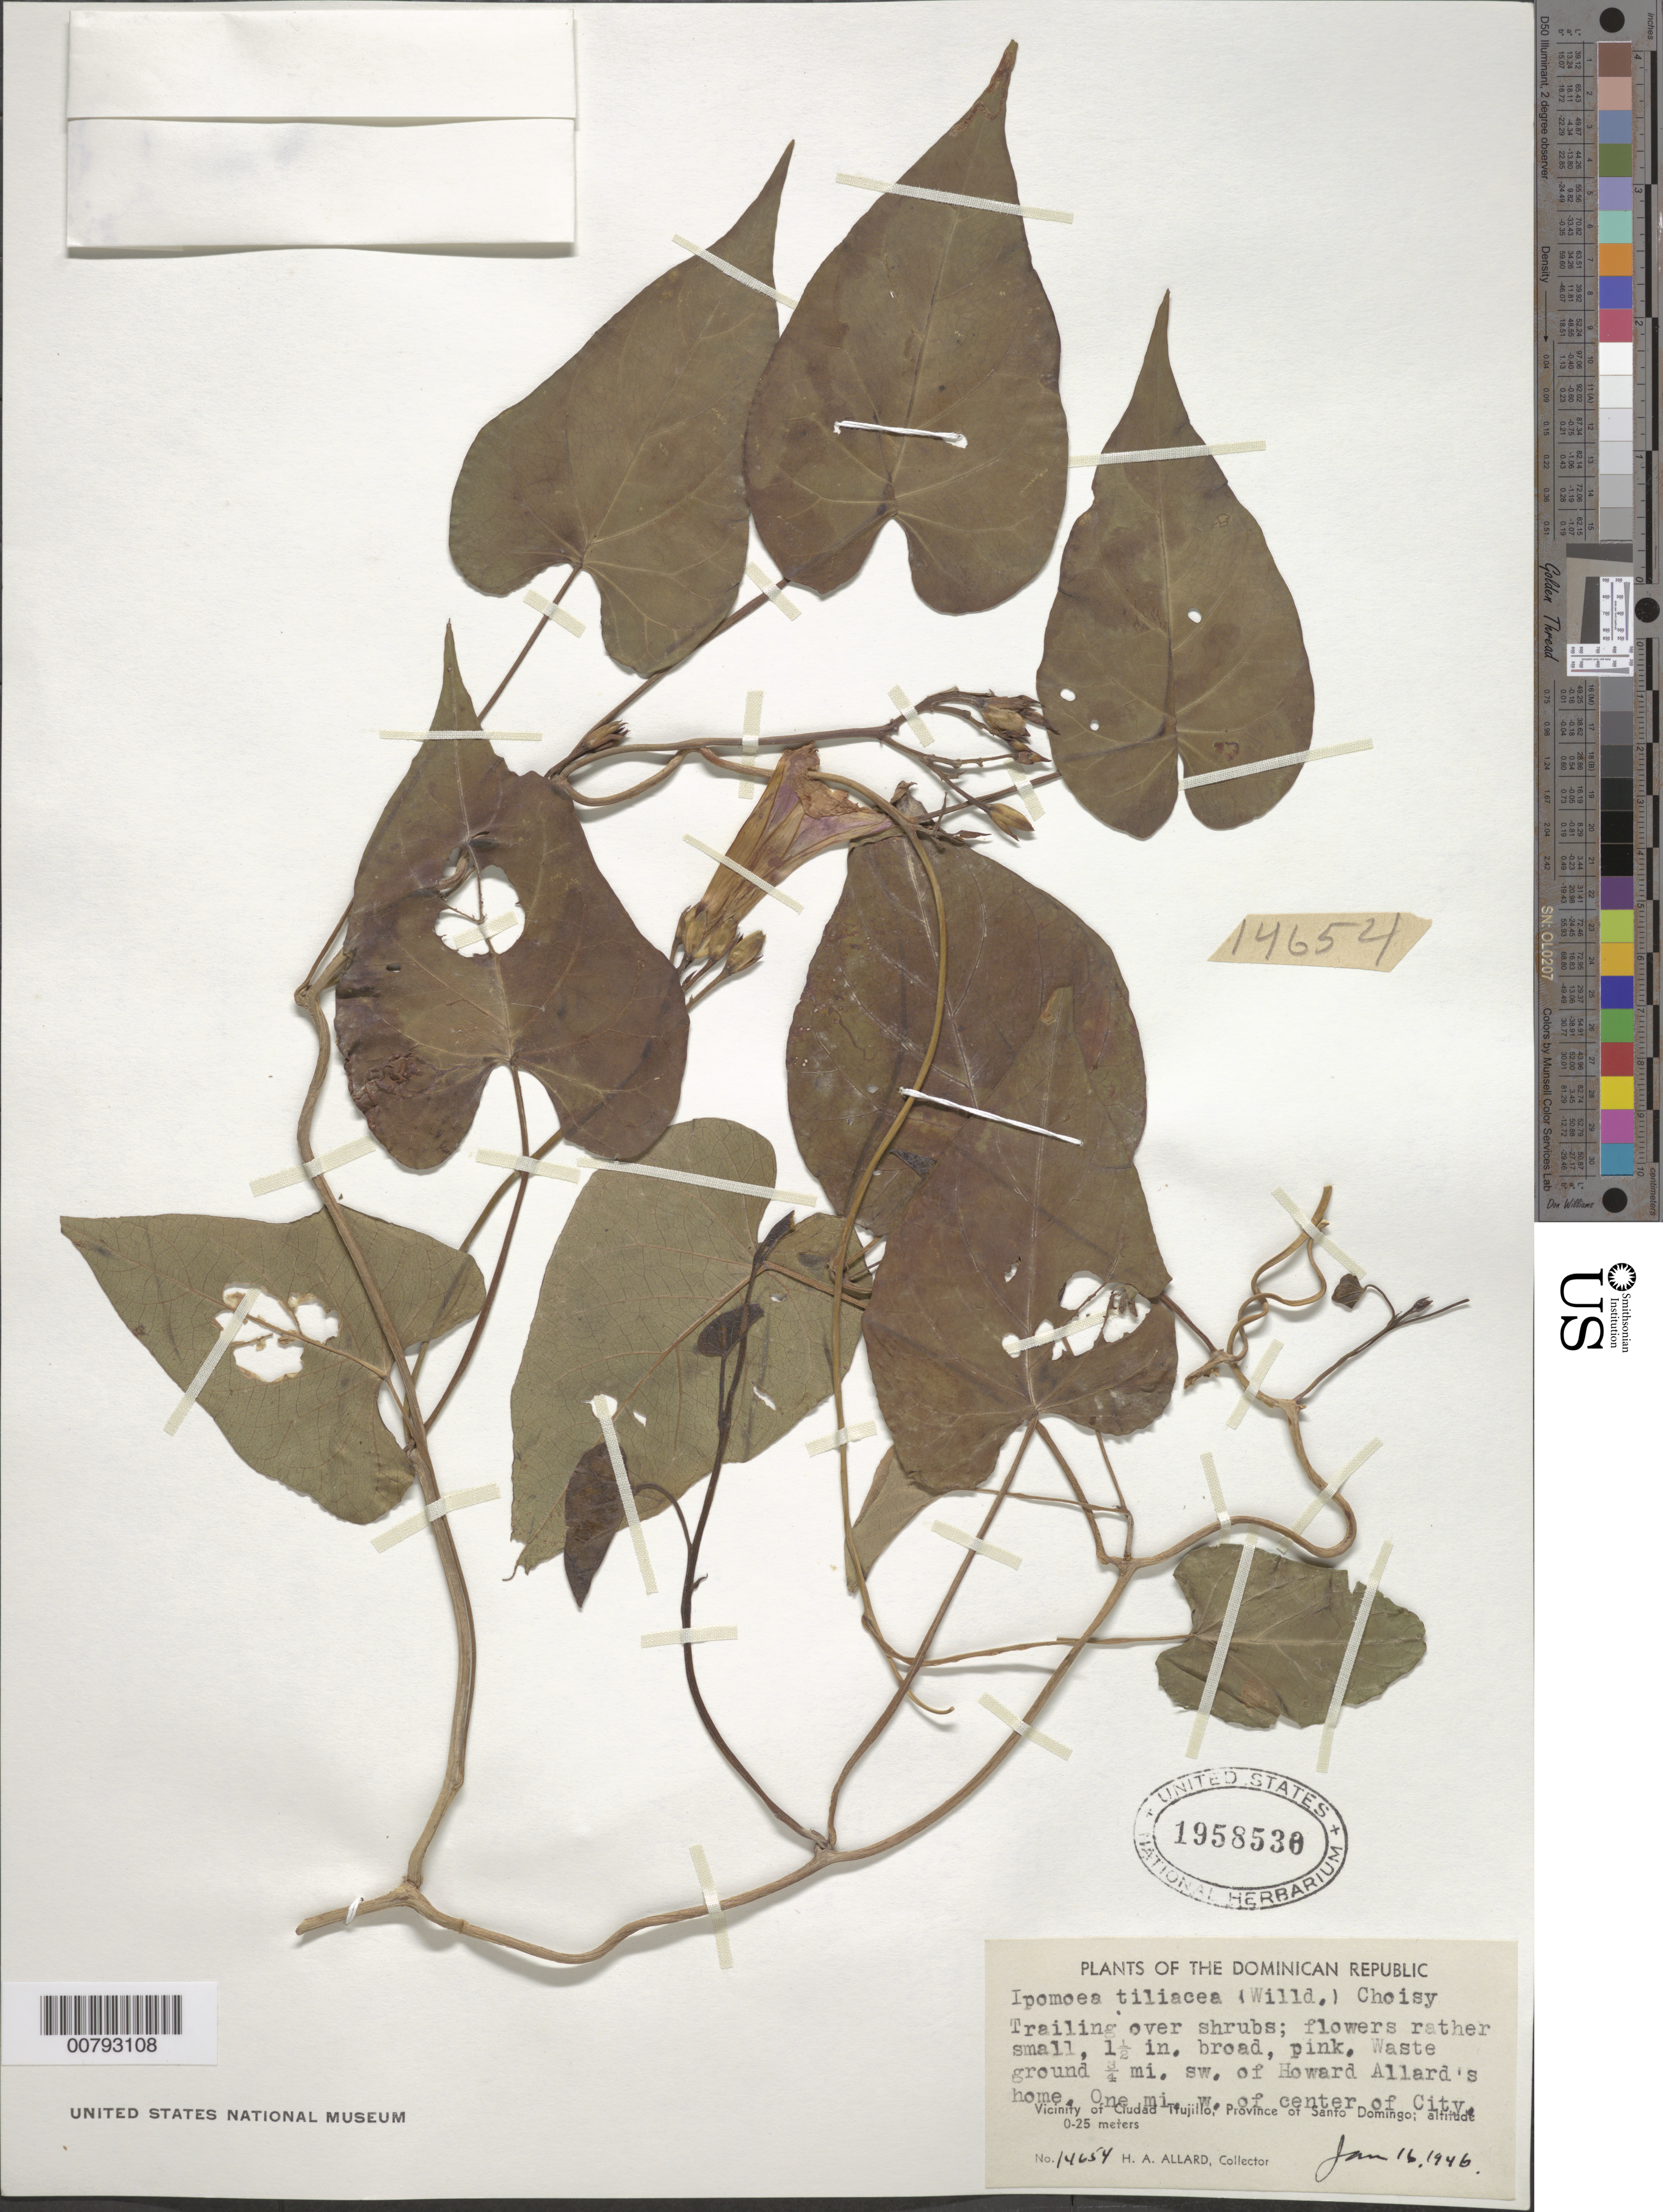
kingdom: Plantae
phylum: Tracheophyta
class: Magnoliopsida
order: Solanales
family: Convolvulaceae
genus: Ipomoea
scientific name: Ipomoea tiliacea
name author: (Willd.) Choisy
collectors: H. A. Allard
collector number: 14654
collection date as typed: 16 Jan 1946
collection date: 1946-01-16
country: Dominican Republic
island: Hispaniola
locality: Province of Santo Domingo, vicinity of Ciudad Trujillo, wasteground 3/4 mile SW. of of Howard Allard's home, 1 mile W. of center of city.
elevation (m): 0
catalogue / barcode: US 1958530